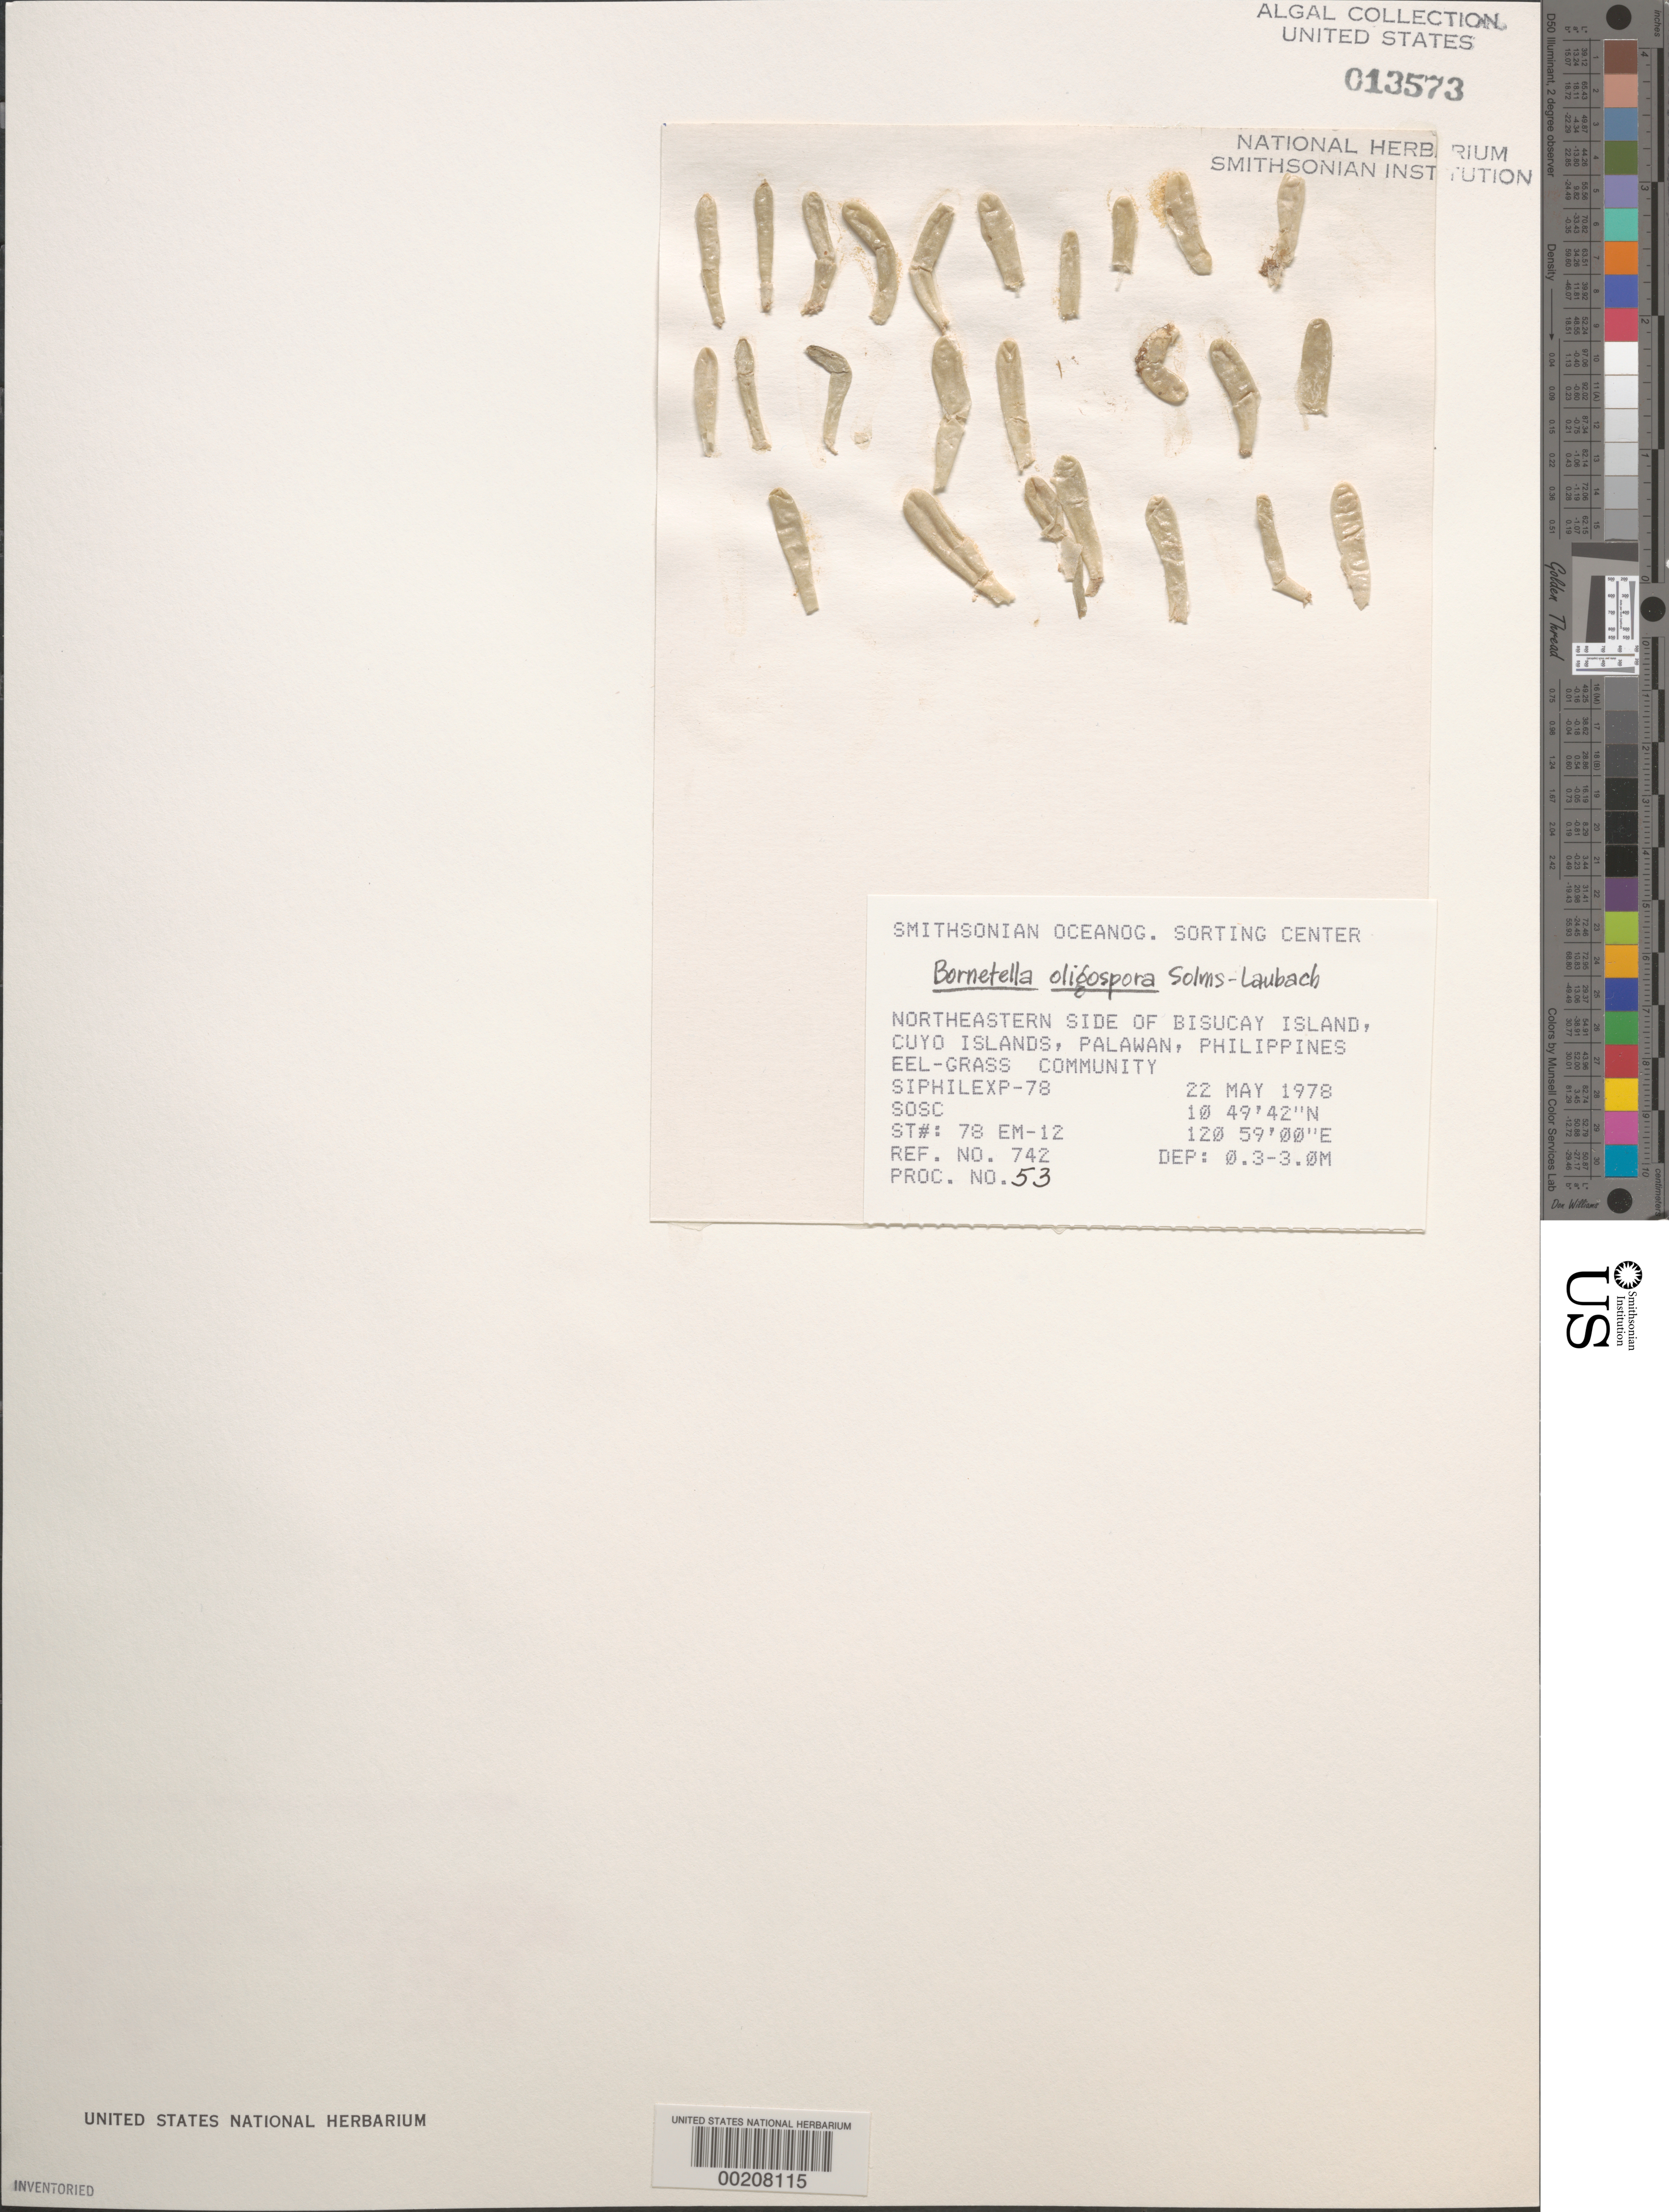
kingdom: Plantae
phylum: Chlorophyta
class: Ulvophyceae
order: Dasycladales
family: Dasycladaceae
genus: Bornetella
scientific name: Bornetella oligospora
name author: Solms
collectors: SOSC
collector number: Station 78 Em-12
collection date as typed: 22 May 1978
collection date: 1978-05-22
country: Philippines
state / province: Mimaropa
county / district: Palawan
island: Bisucay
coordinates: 10 49' 42" N, 120 59' 00" E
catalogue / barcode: US 13573